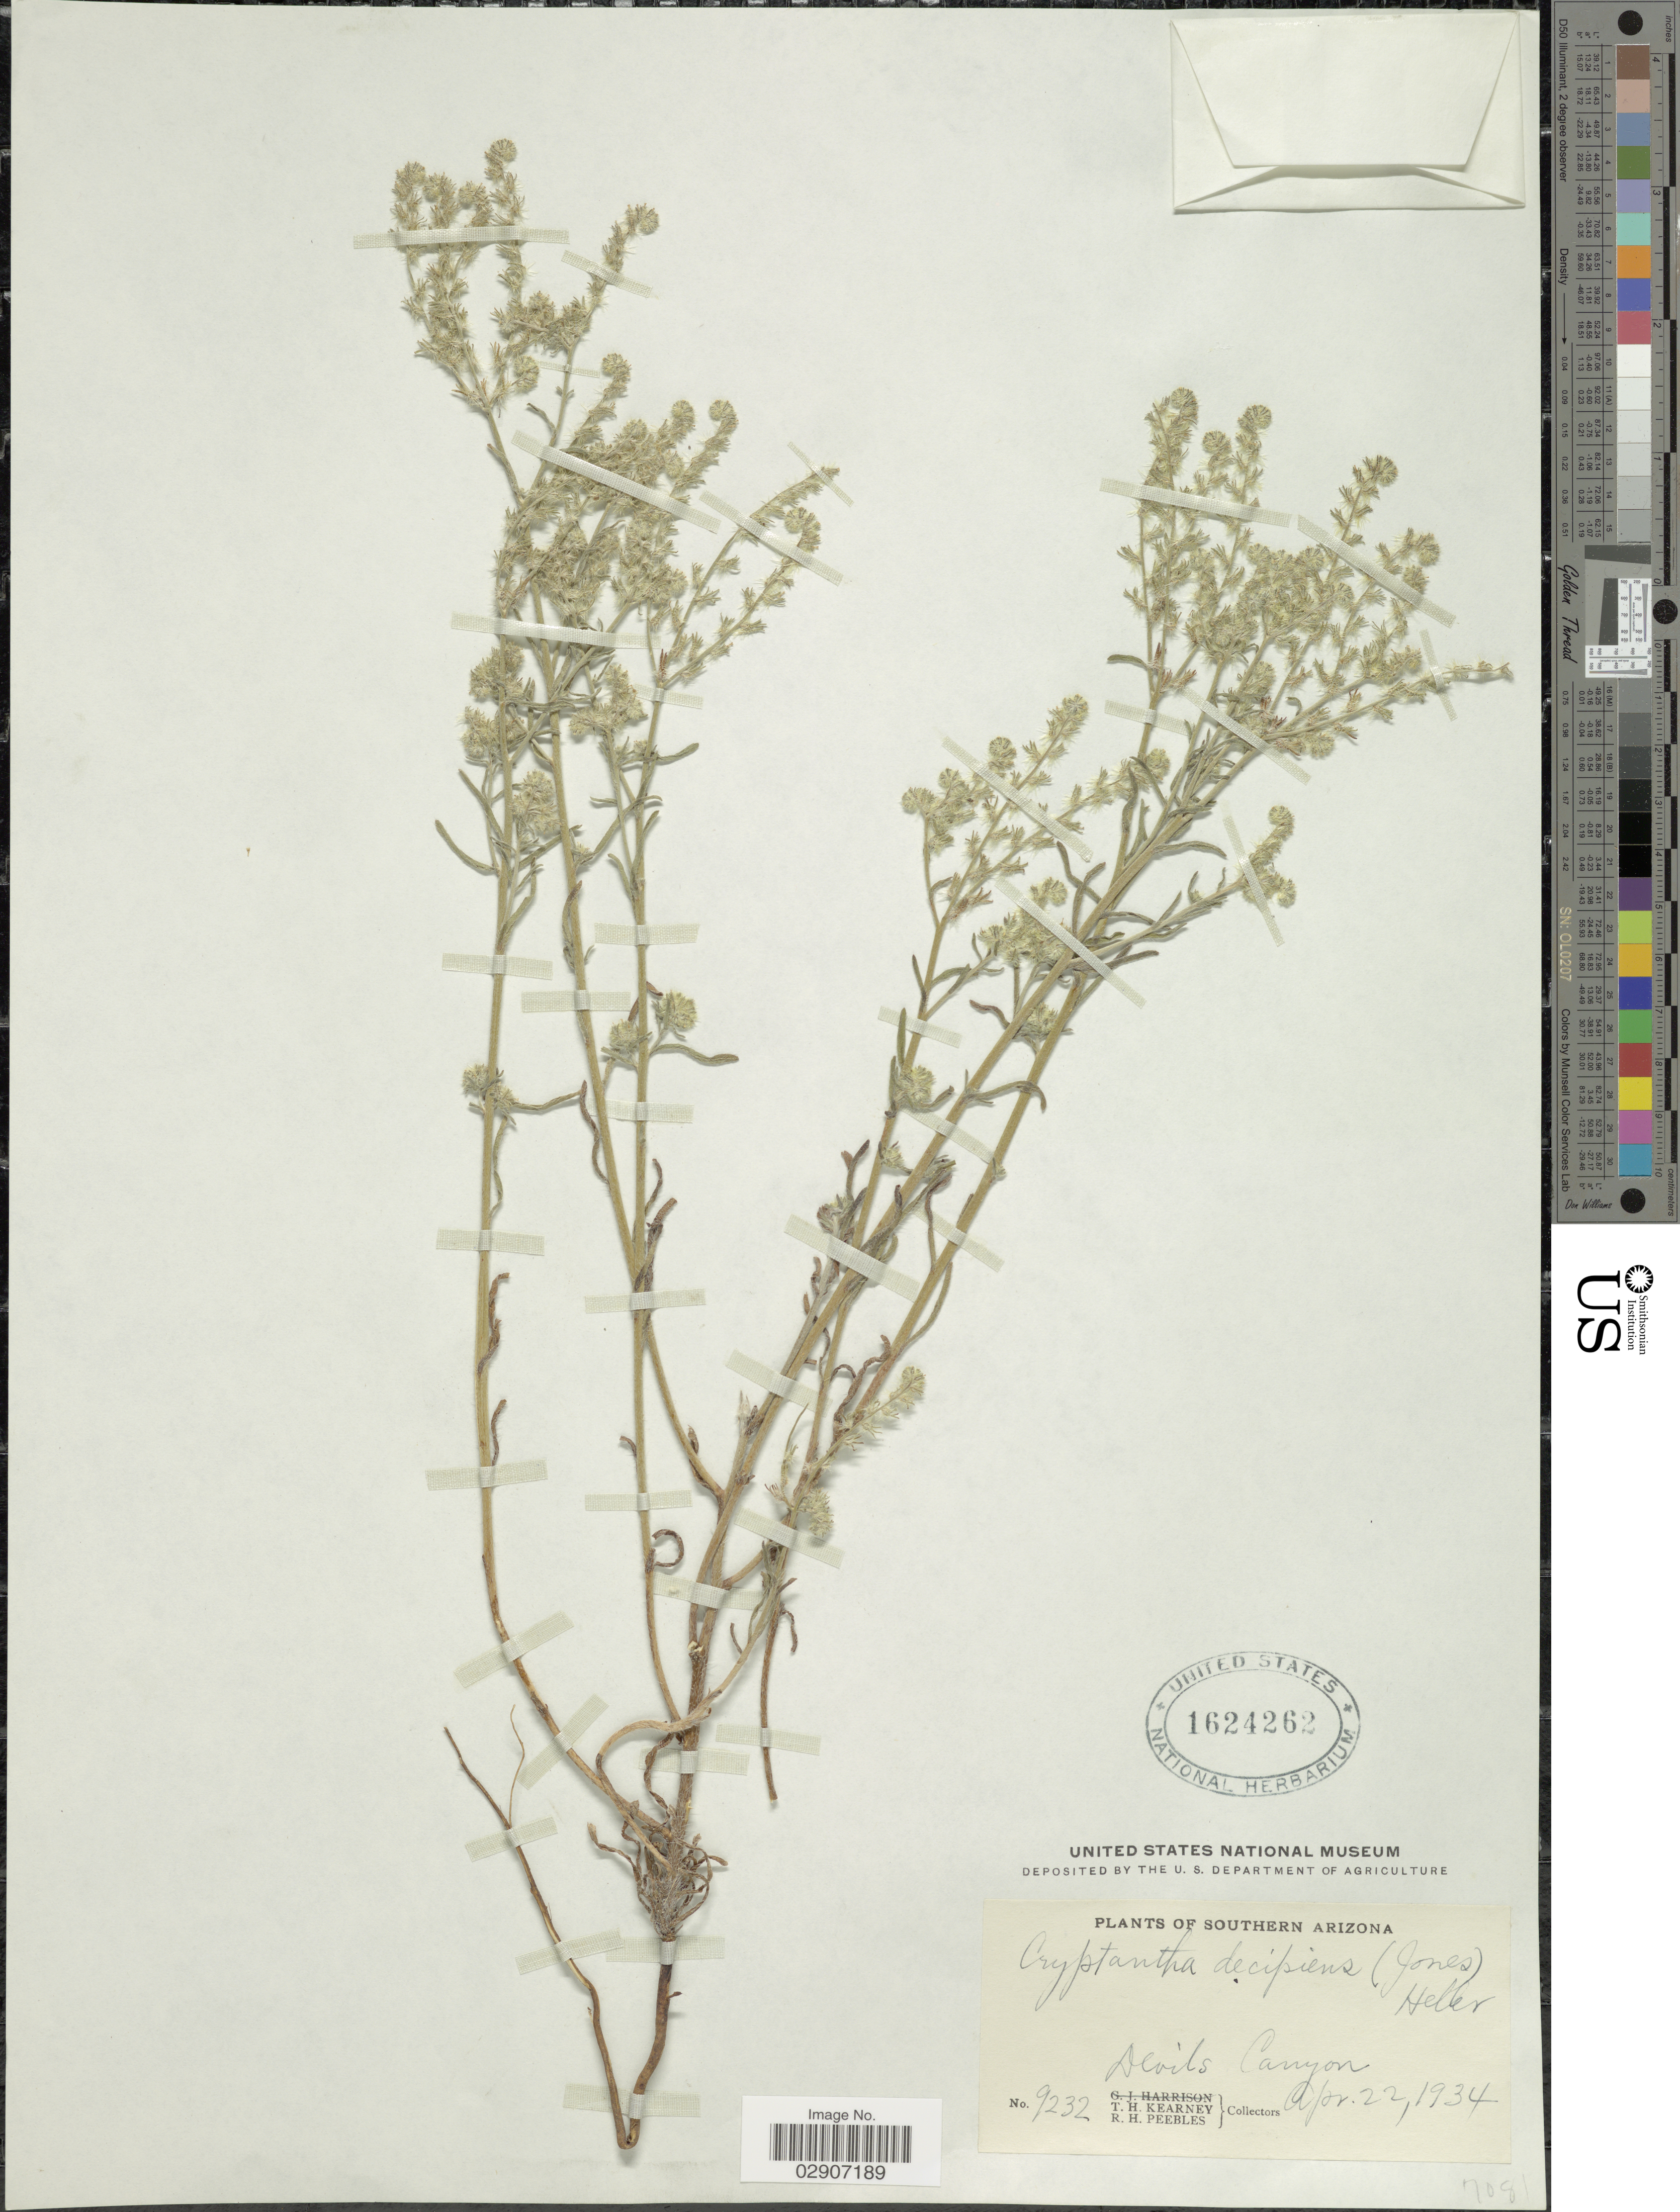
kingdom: Plantae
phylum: Tracheophyta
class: Magnoliopsida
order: Boraginales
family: Boraginaceae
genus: Cryptantha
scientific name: Cryptantha decipiens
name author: (M.E. Jones) A. Heller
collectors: T. H. Kearney & R. H. Peebles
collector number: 9232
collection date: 1934-04-22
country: United States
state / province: Arizona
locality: Southern Arizona, Devils Canyon.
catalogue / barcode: US 1624262